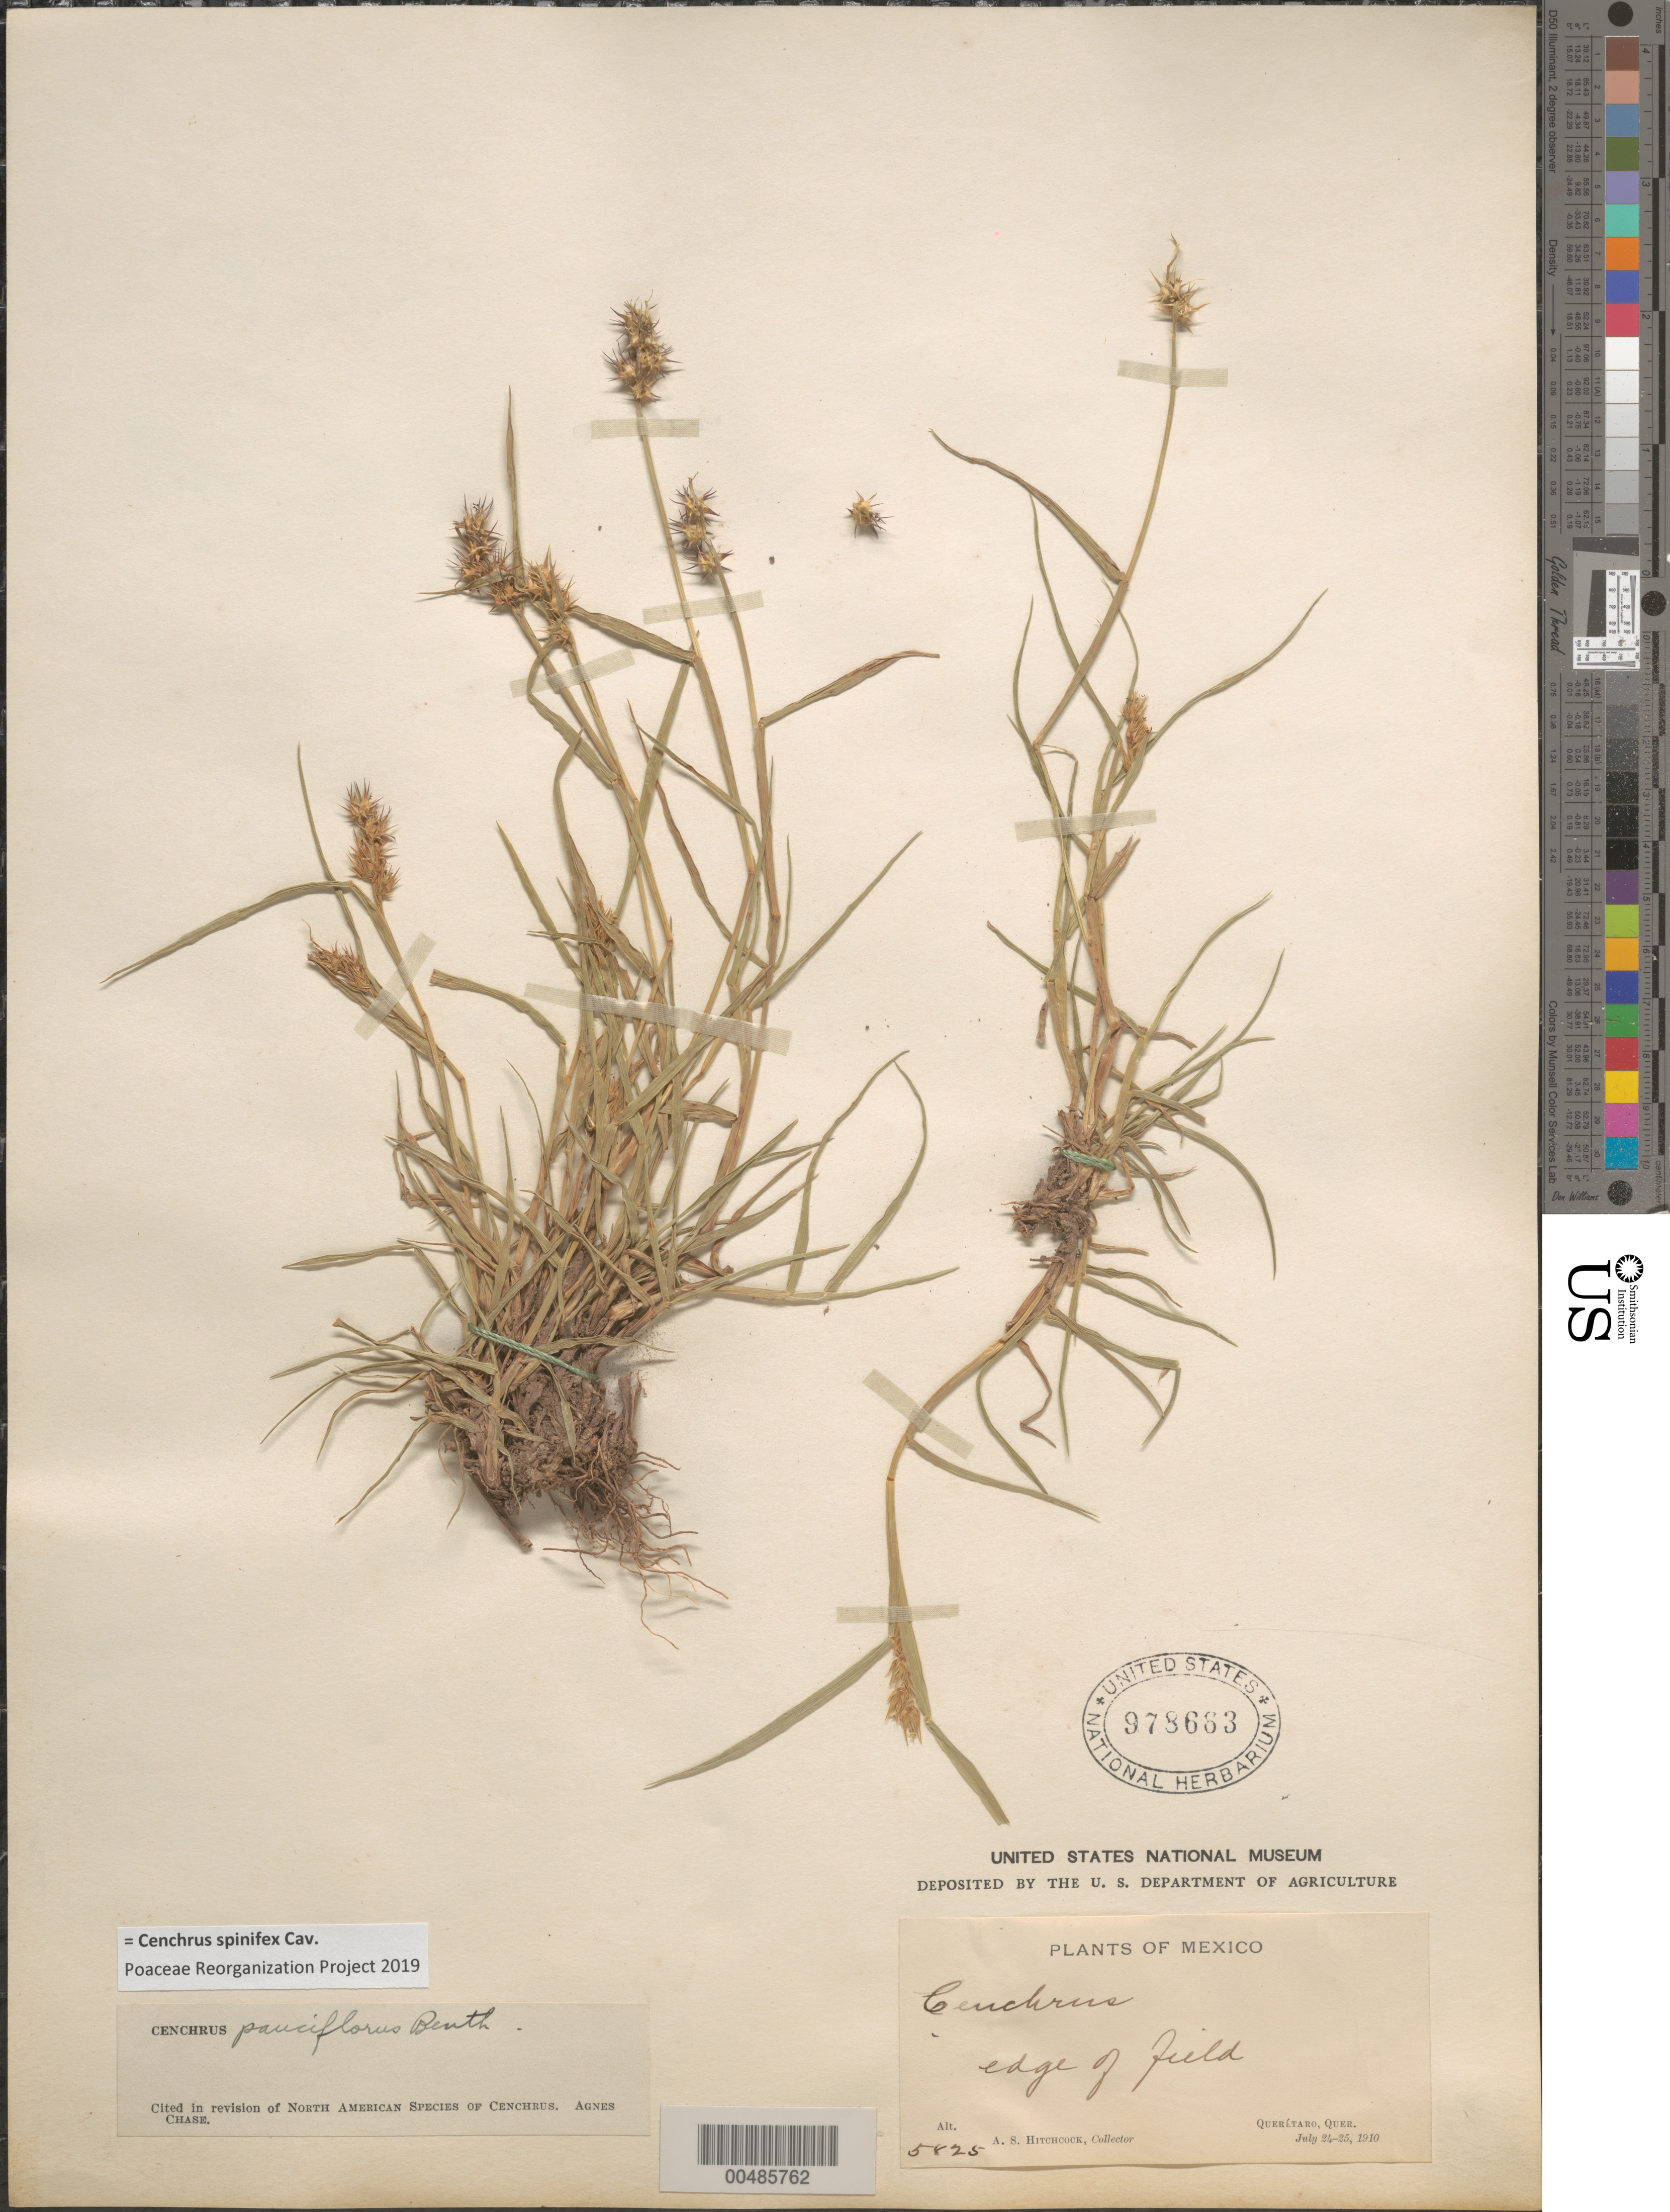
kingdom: Plantae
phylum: Tracheophyta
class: Liliopsida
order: Poales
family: Poaceae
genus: Cenchrus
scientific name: Cenchrus spinifex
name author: Cav.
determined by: Poaceae Reorganization Project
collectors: A. S. Hitchcock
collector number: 5825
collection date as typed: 24 Jul 1910 to 25 Jul 1910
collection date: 1910-07-24/1910-07-25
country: Mexico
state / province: Querétaro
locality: Quer‚taro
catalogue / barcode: US 978663